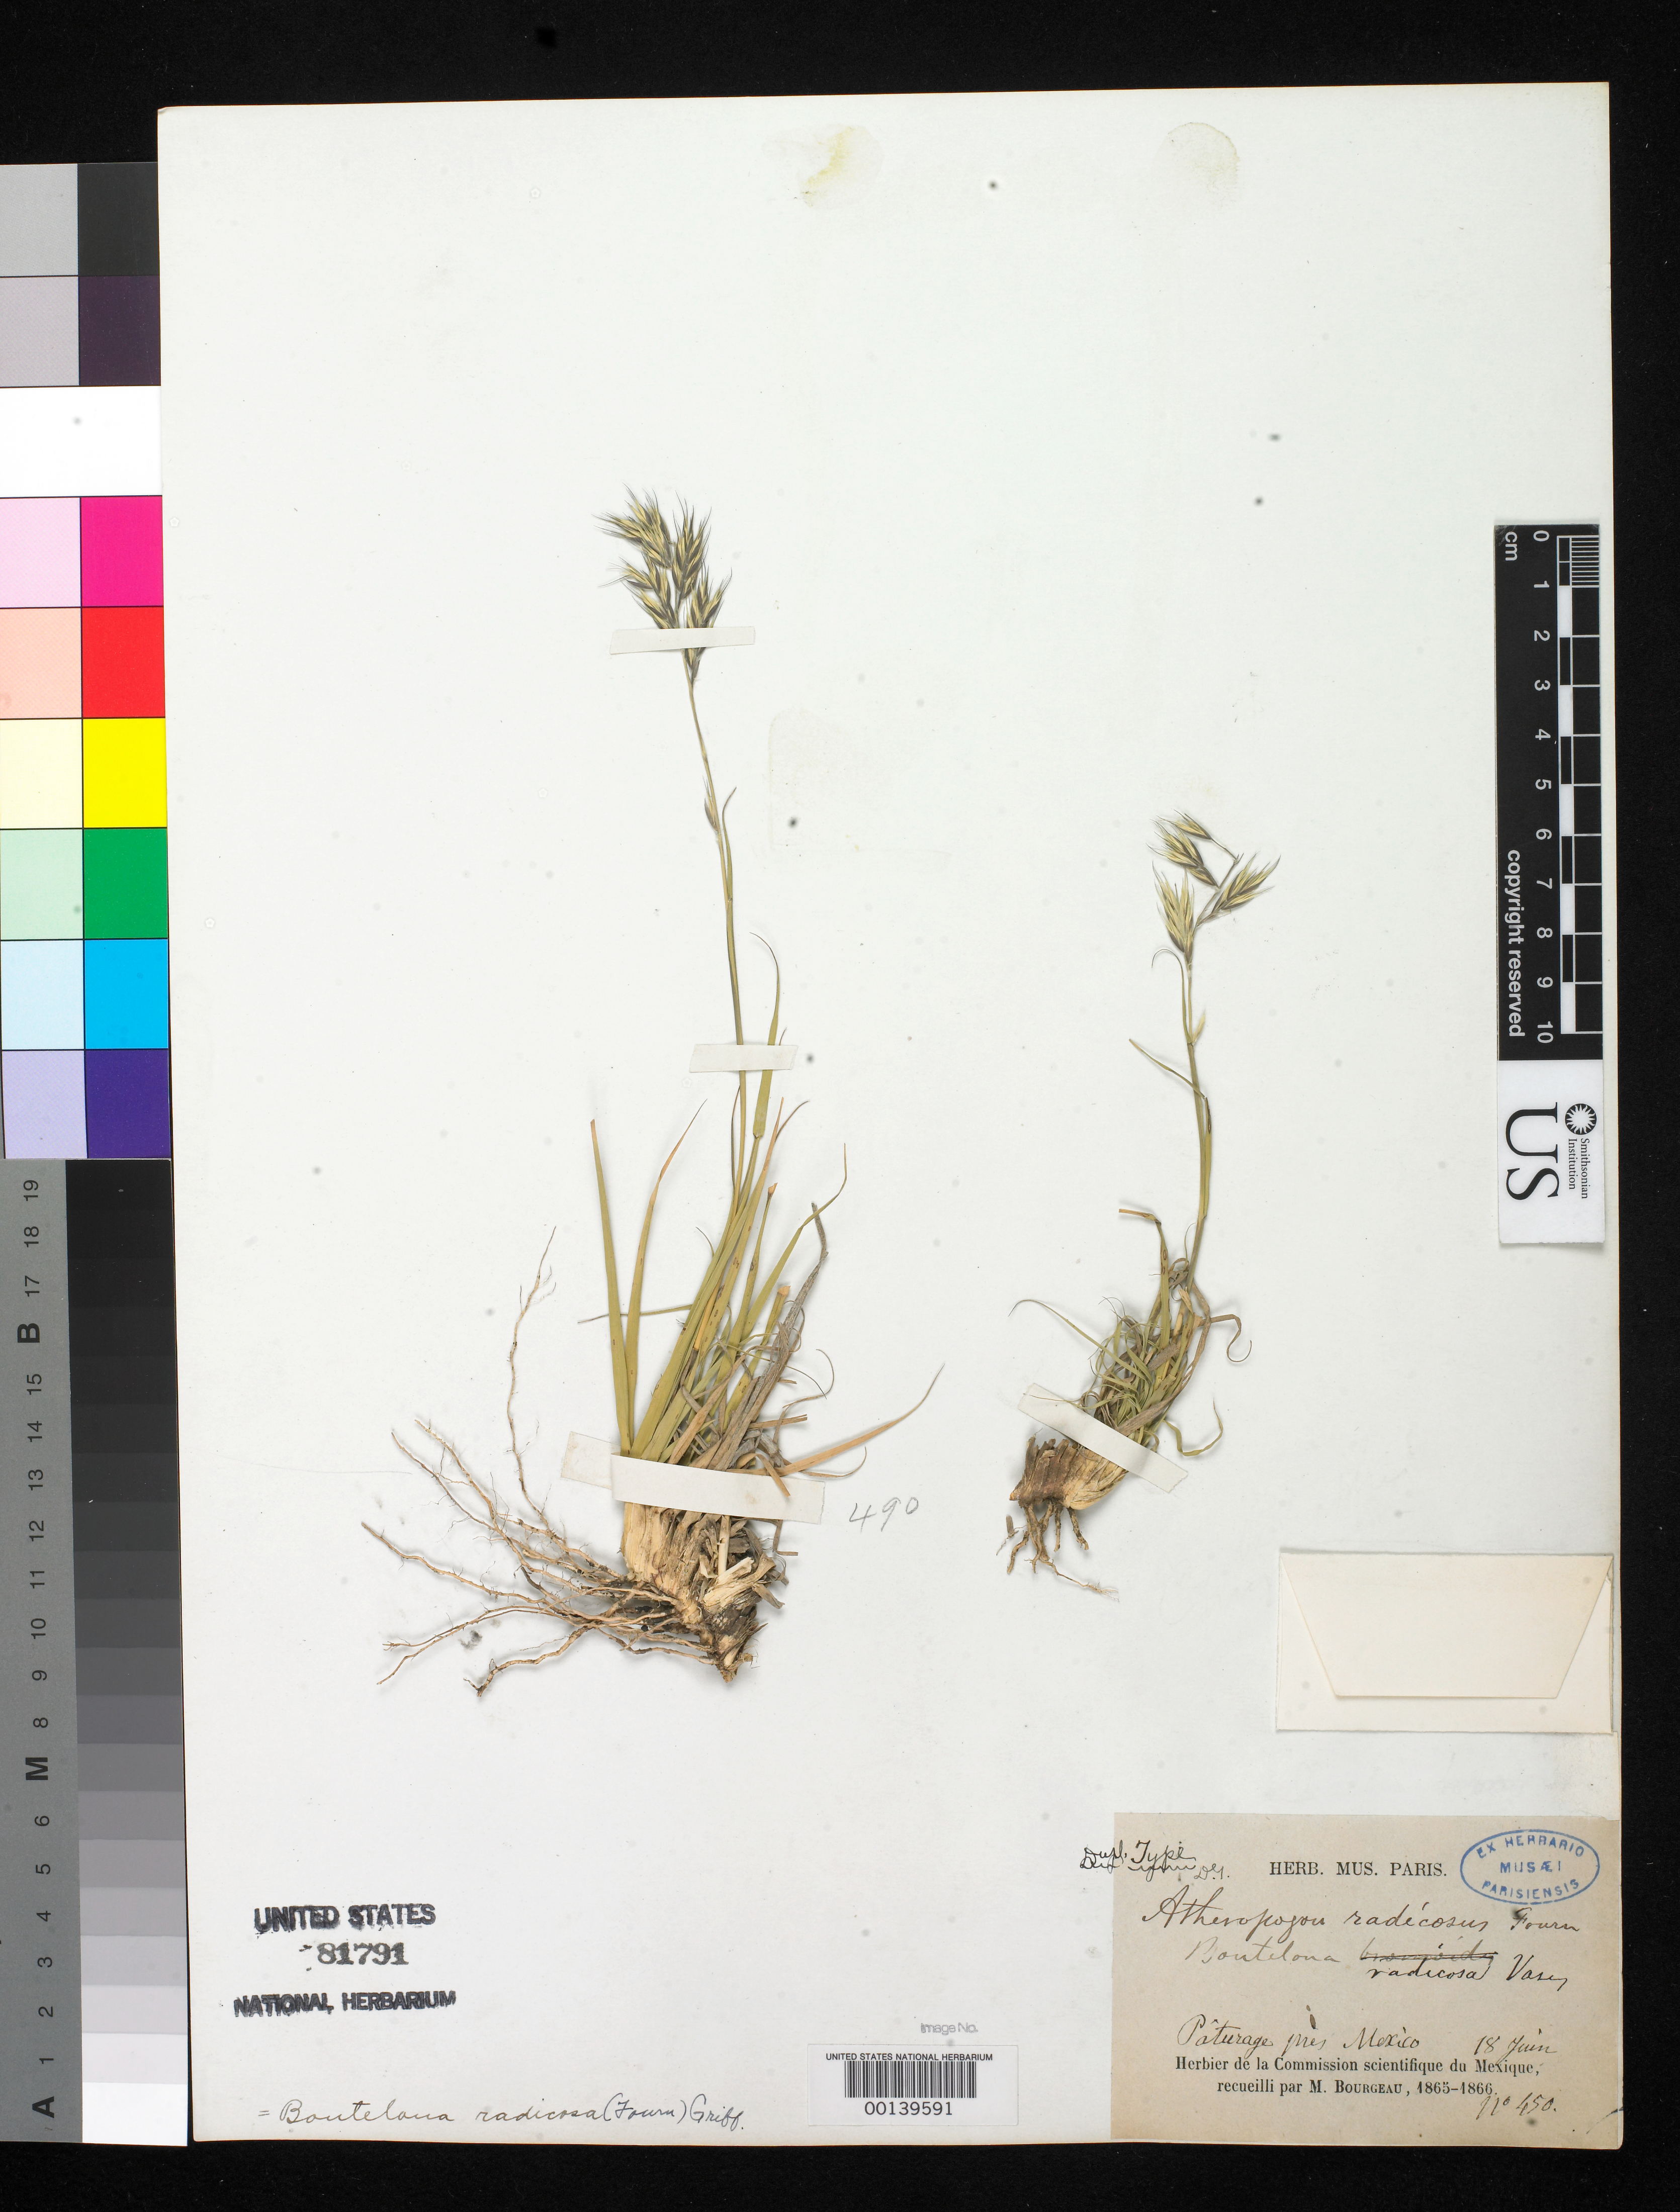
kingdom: Plantae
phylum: Tracheophyta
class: Liliopsida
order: Poales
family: Poaceae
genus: Atheropogon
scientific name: Atheropogon radicosus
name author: E. Fourn.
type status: Isotype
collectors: E. Bourgeau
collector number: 450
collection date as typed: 18 Jun 1865 to 18 Jun 1866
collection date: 1865-06-18/1866-06-18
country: Mexico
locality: E of Monserrat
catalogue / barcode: US 81791